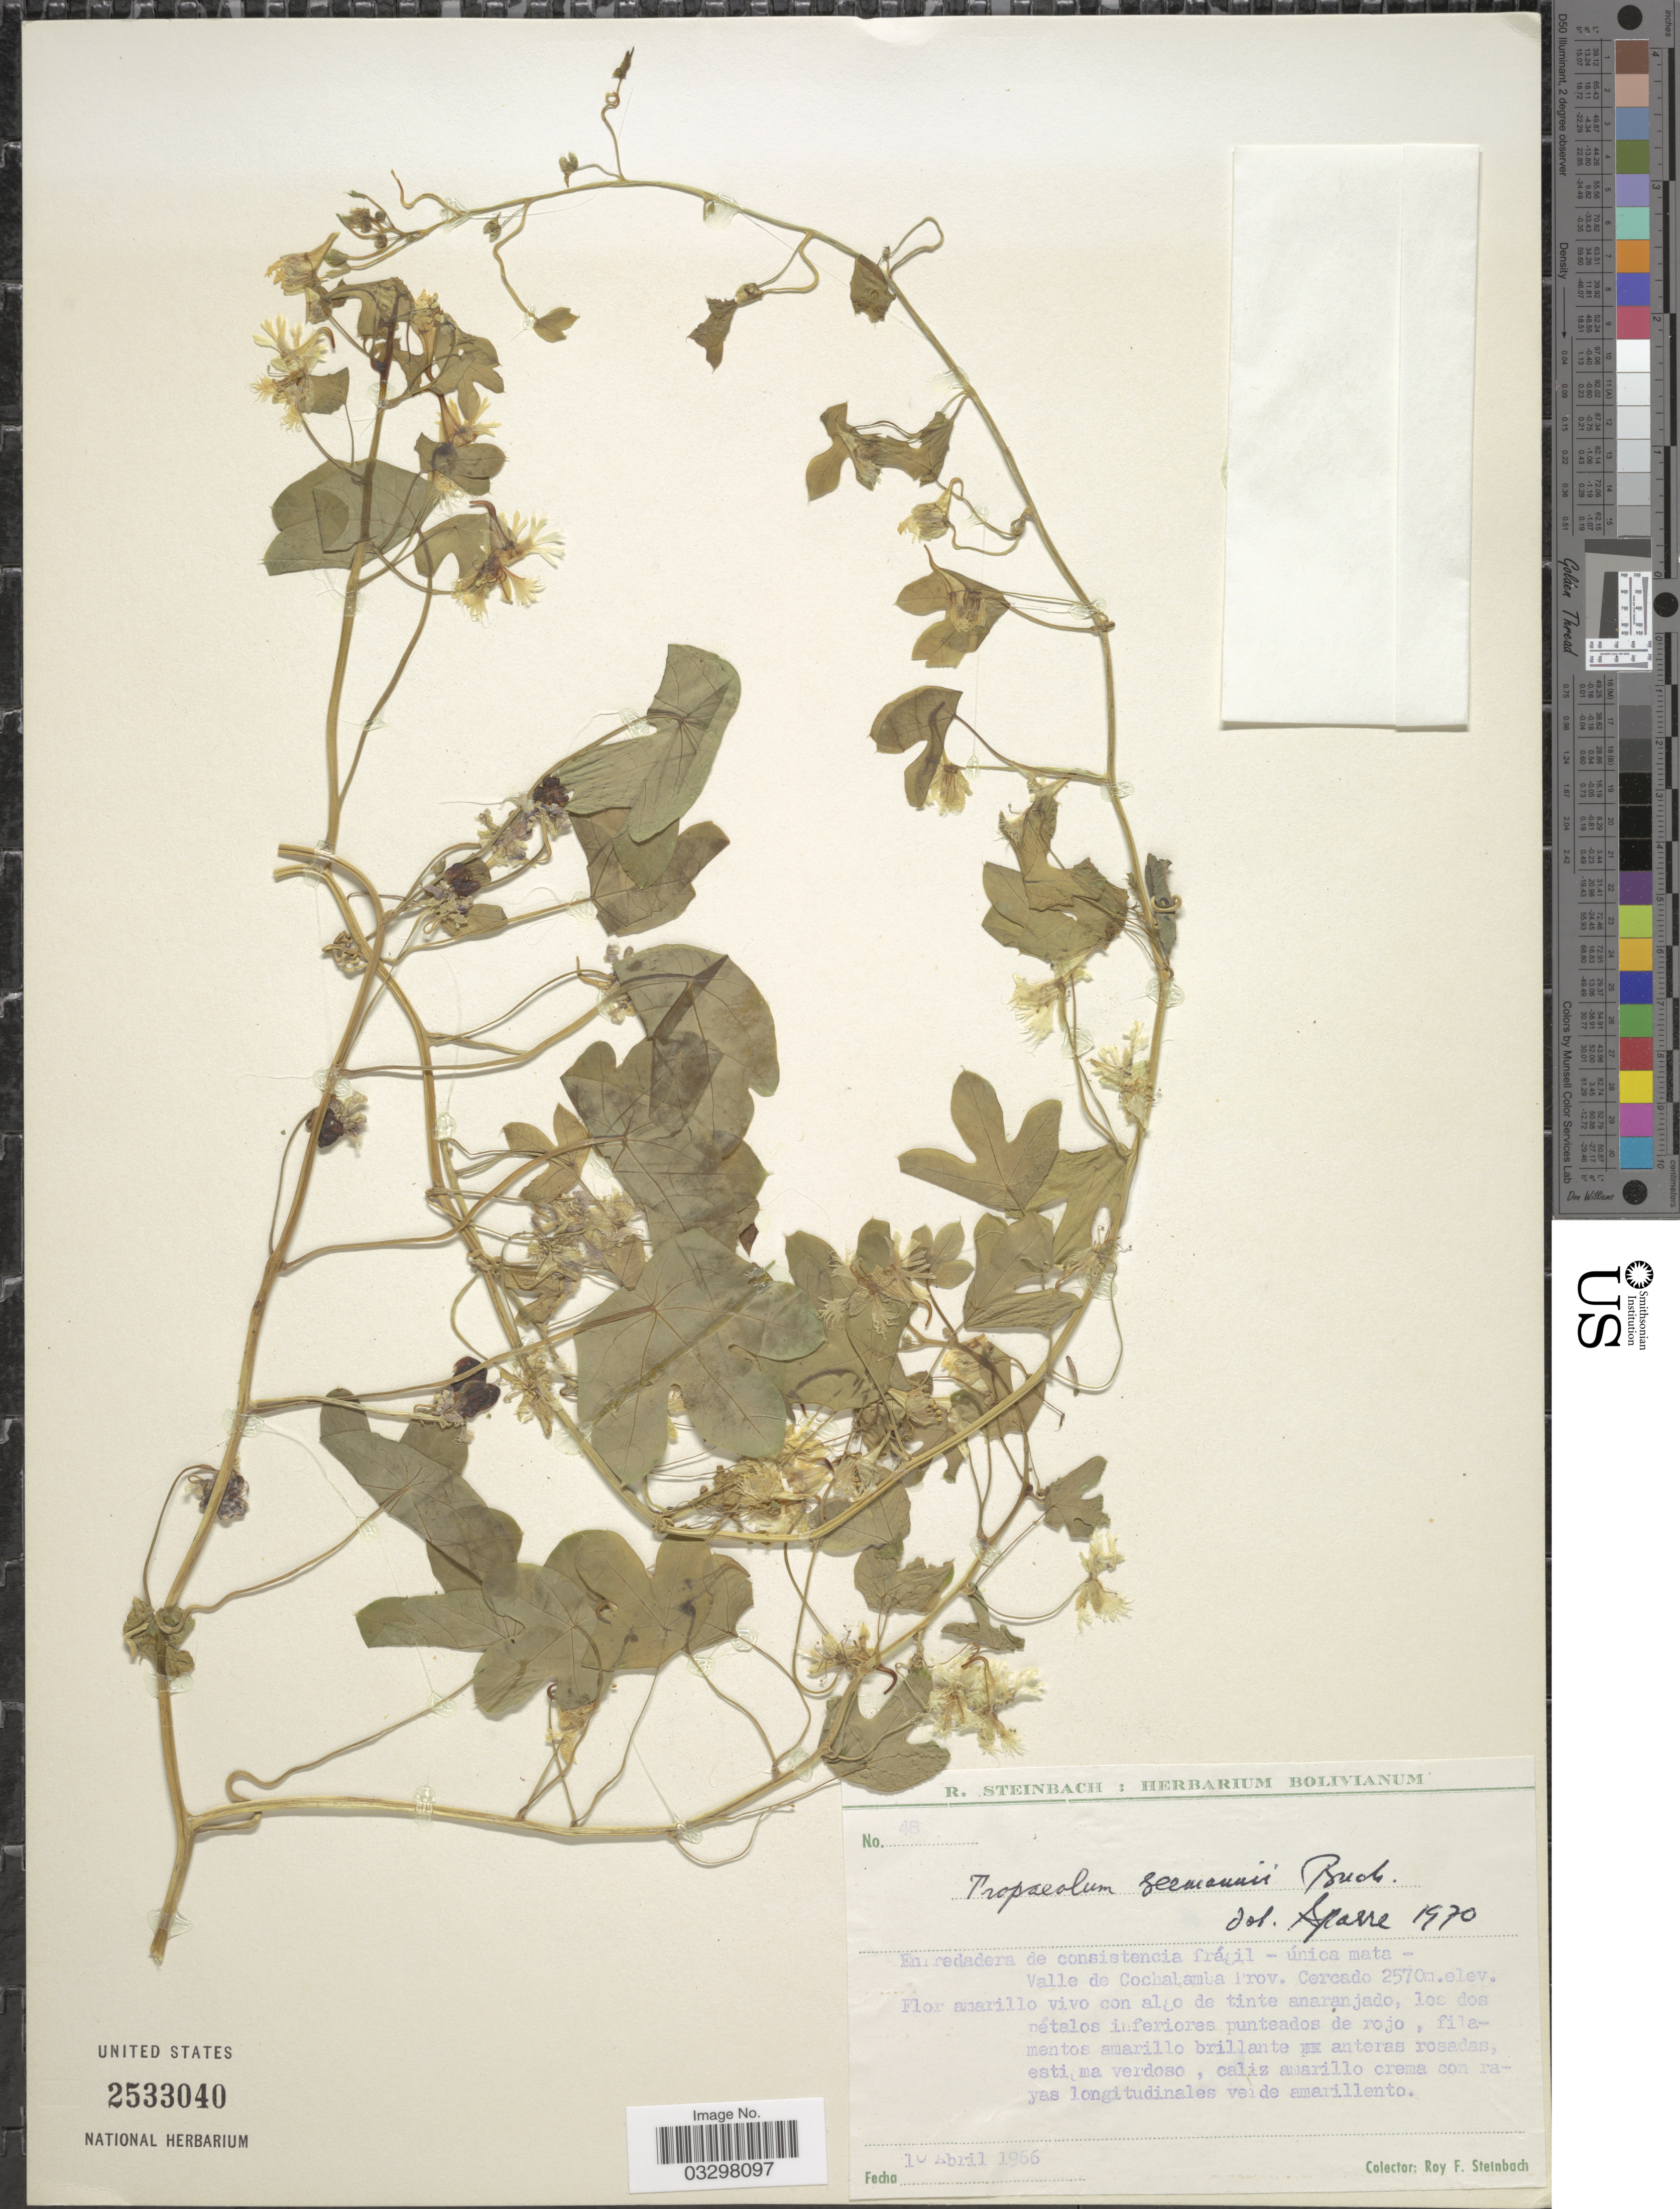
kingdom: Plantae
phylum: Tracheophyta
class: Magnoliopsida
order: Brassicales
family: Tropaeolaceae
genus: Tropaeolum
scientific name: Tropaeolum seemannii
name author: Buchenau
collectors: R. F. Steinbach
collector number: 48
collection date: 1966-04-10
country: Bolivia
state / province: Cochabamba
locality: Valle de Cochabamba, Prov. Cercado.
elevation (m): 2570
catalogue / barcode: US 2533040